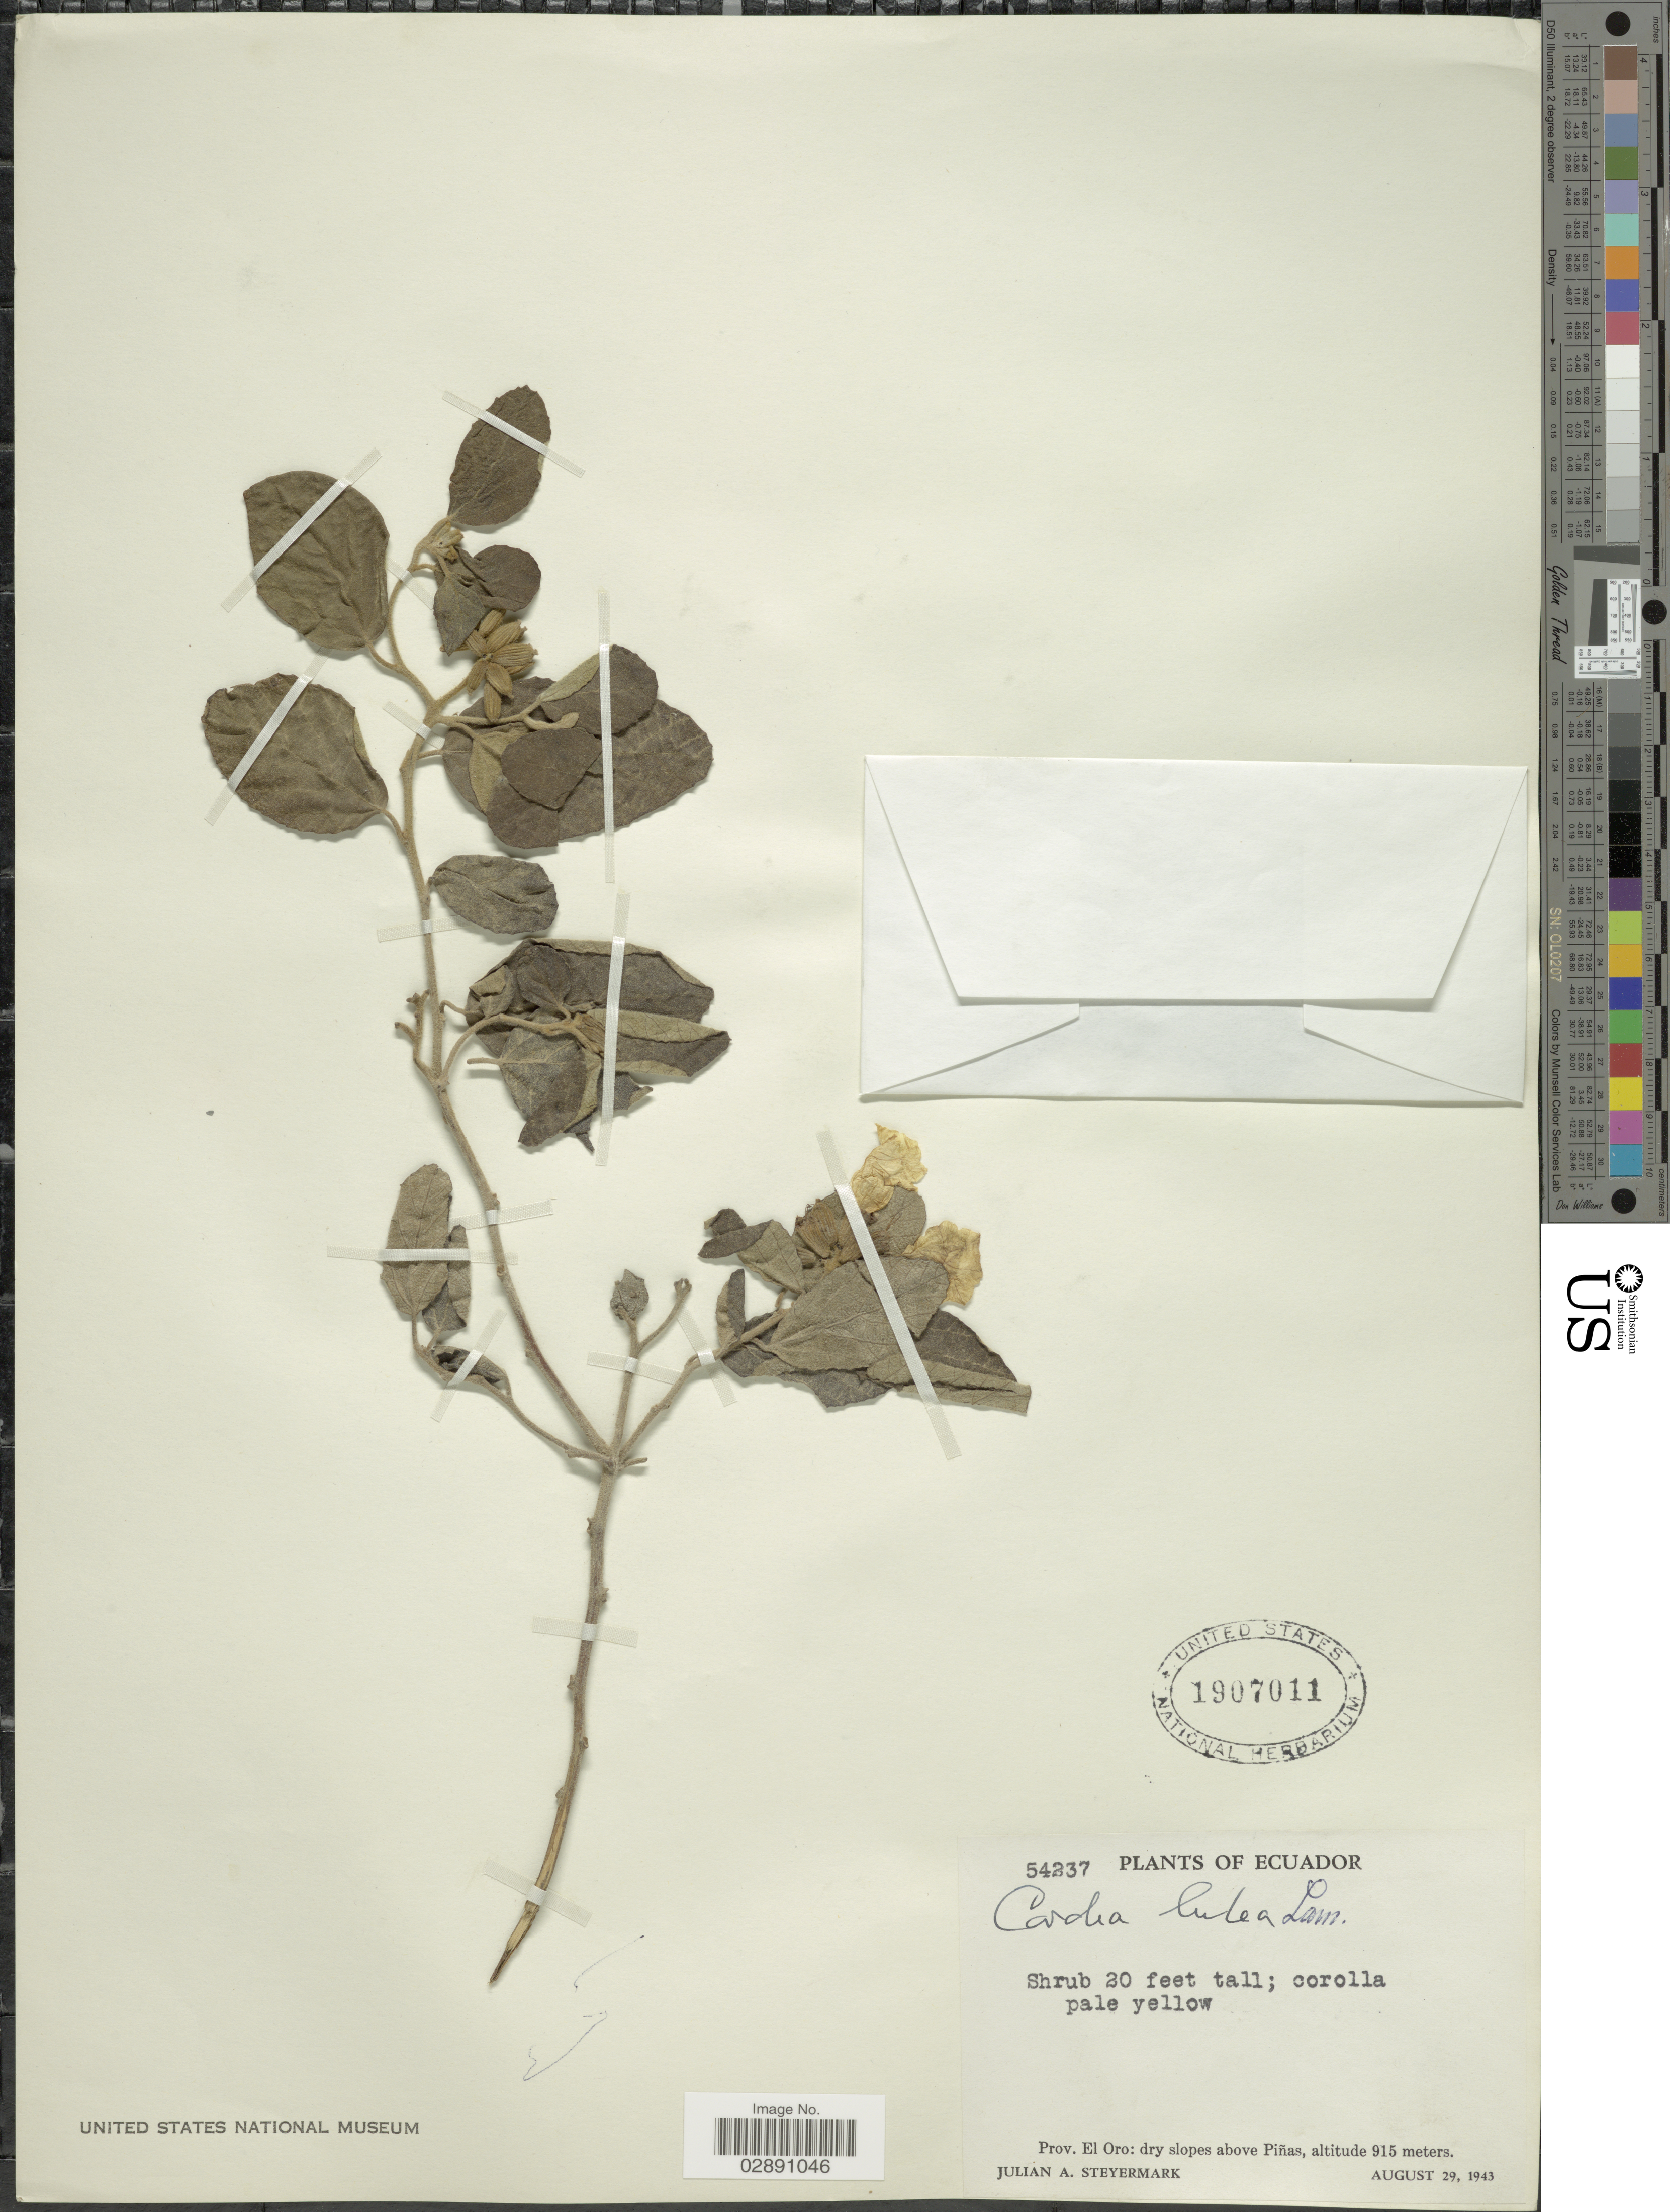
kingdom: Plantae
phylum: Tracheophyta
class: Magnoliopsida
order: Boraginales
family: Cordiaceae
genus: Cordia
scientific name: Cordia lutea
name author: Lam.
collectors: J. Steyermark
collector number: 54237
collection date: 1943-08-29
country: Ecuador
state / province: El Oro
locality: Dry slopes above Piñas.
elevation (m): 915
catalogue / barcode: US 1907011